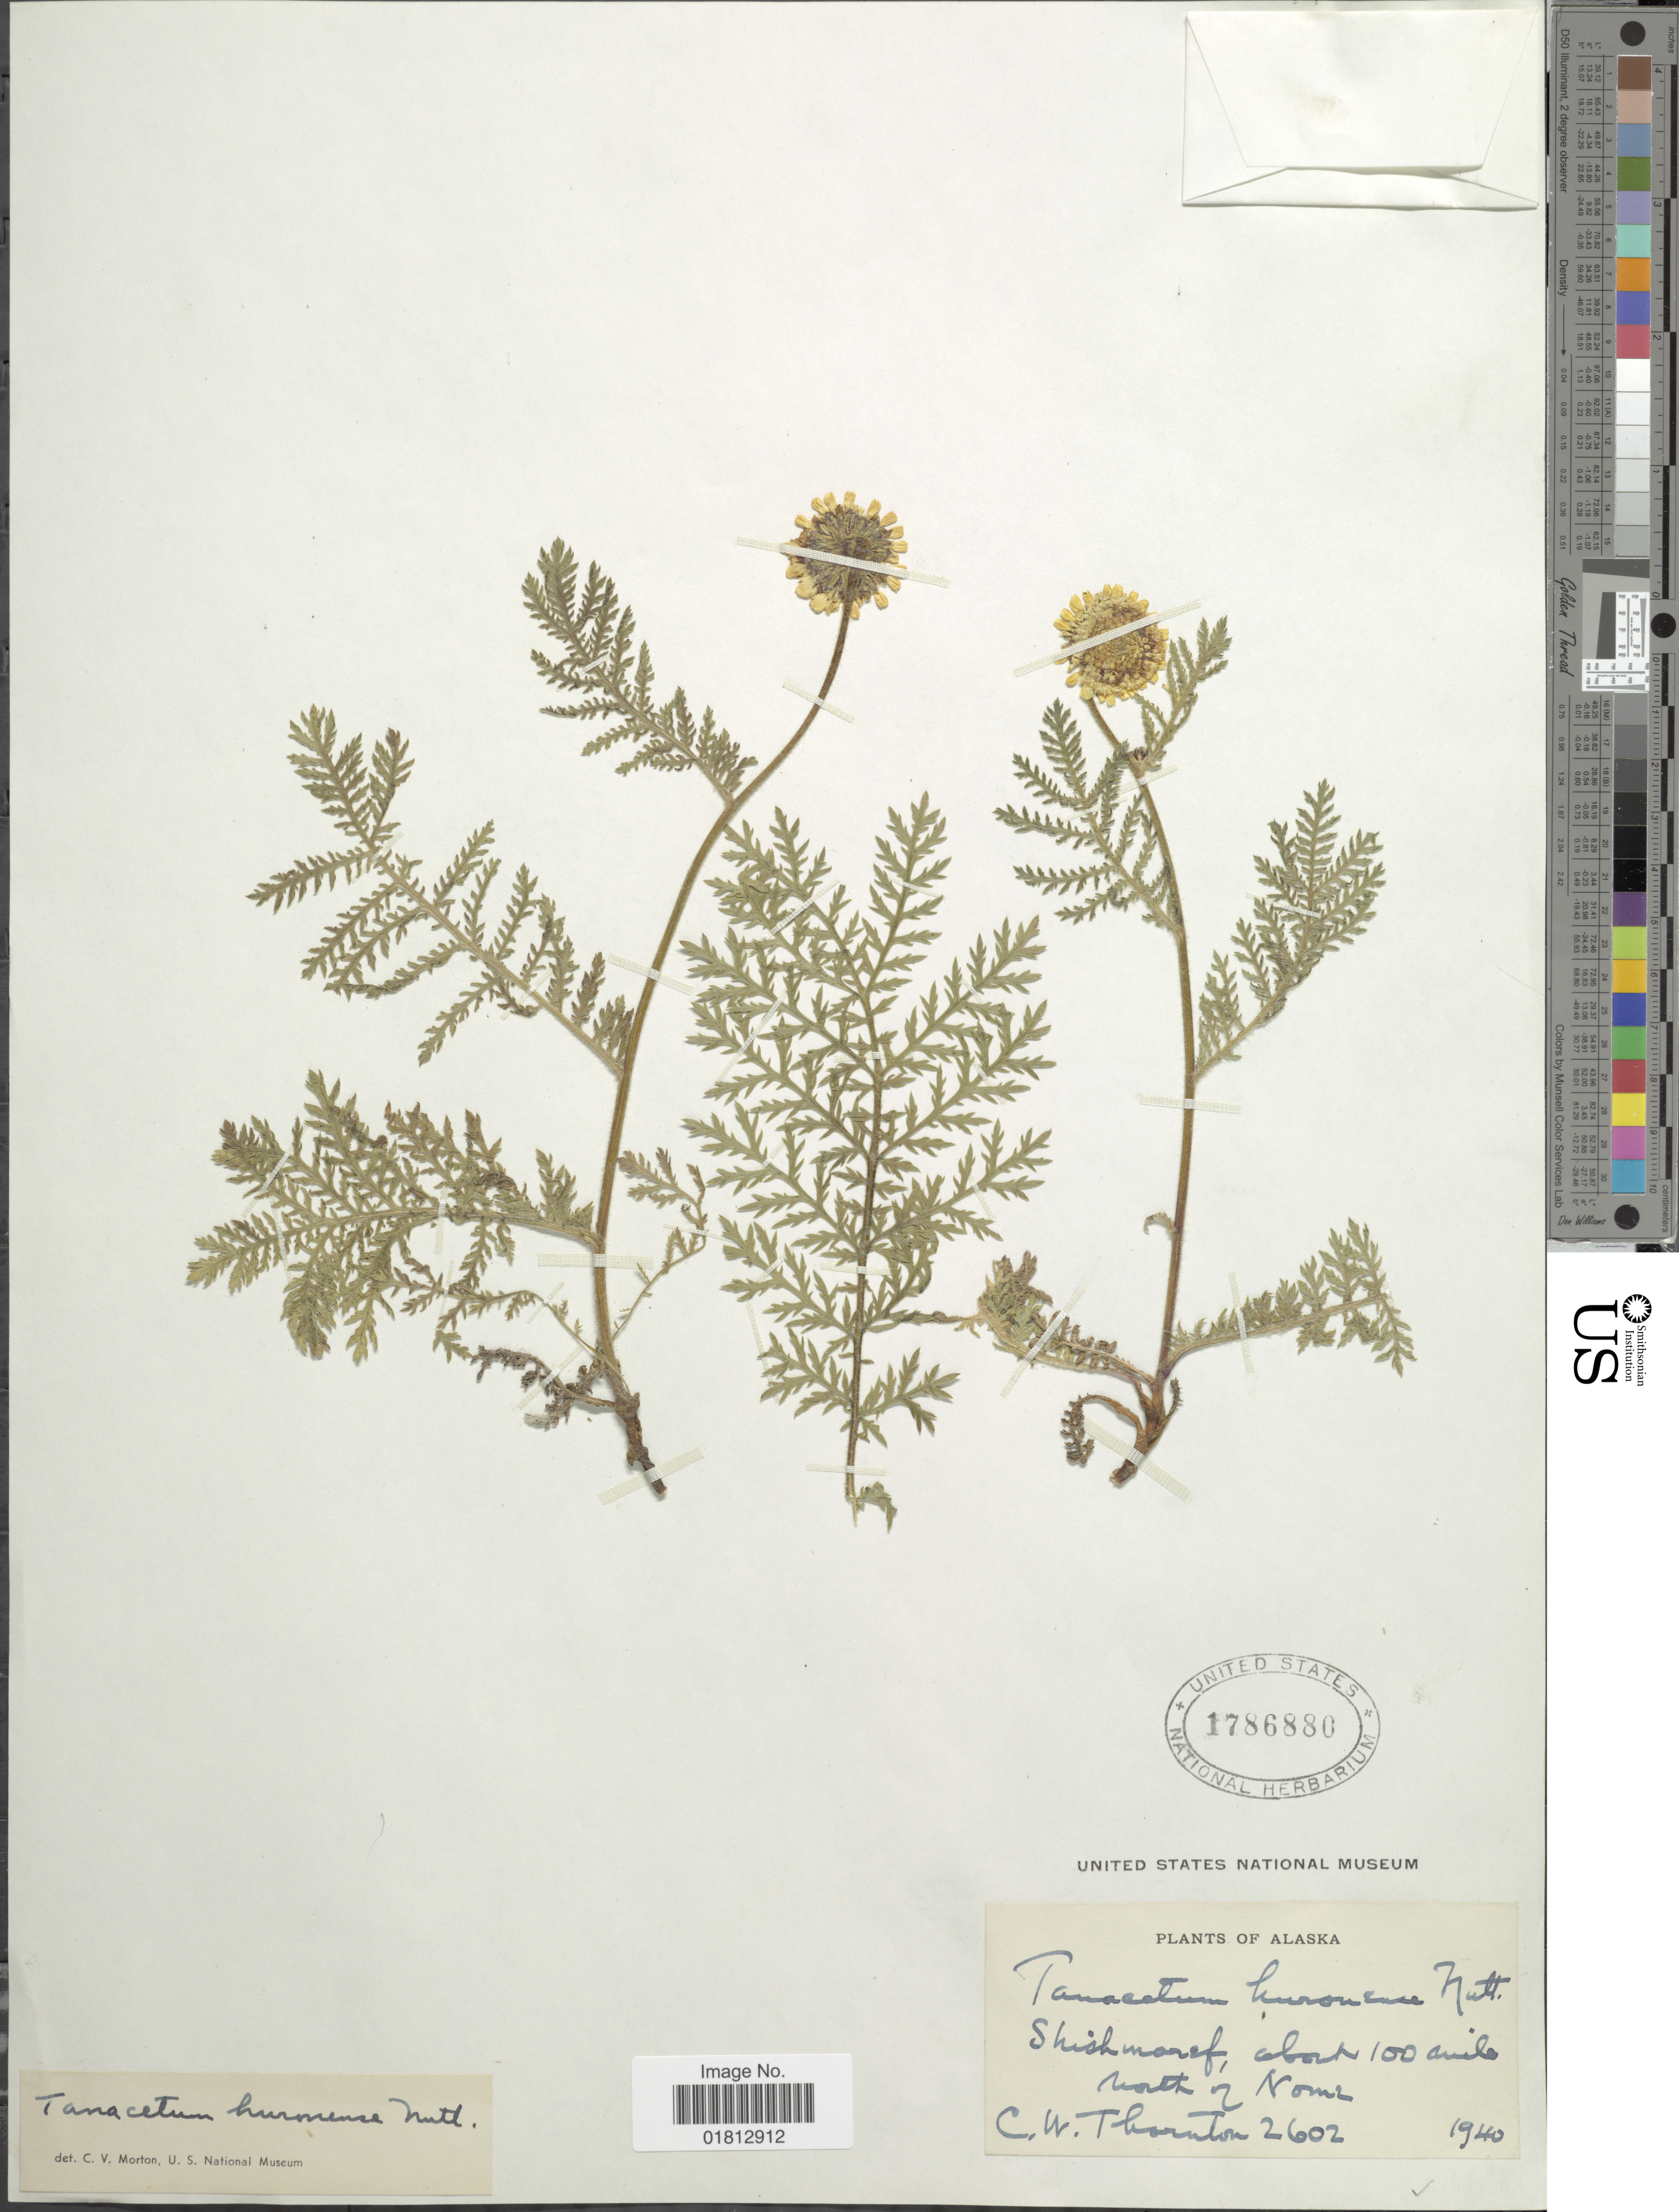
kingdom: Plantae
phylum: Tracheophyta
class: Magnoliopsida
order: Asterales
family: Asteraceae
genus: Tanacetum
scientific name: Tanacetum huronense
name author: Nutt.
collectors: C. Thornton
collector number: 2602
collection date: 1940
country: United States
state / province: Alaska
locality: Shishmaref, about 100 miles north of Nome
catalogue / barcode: US 1786880